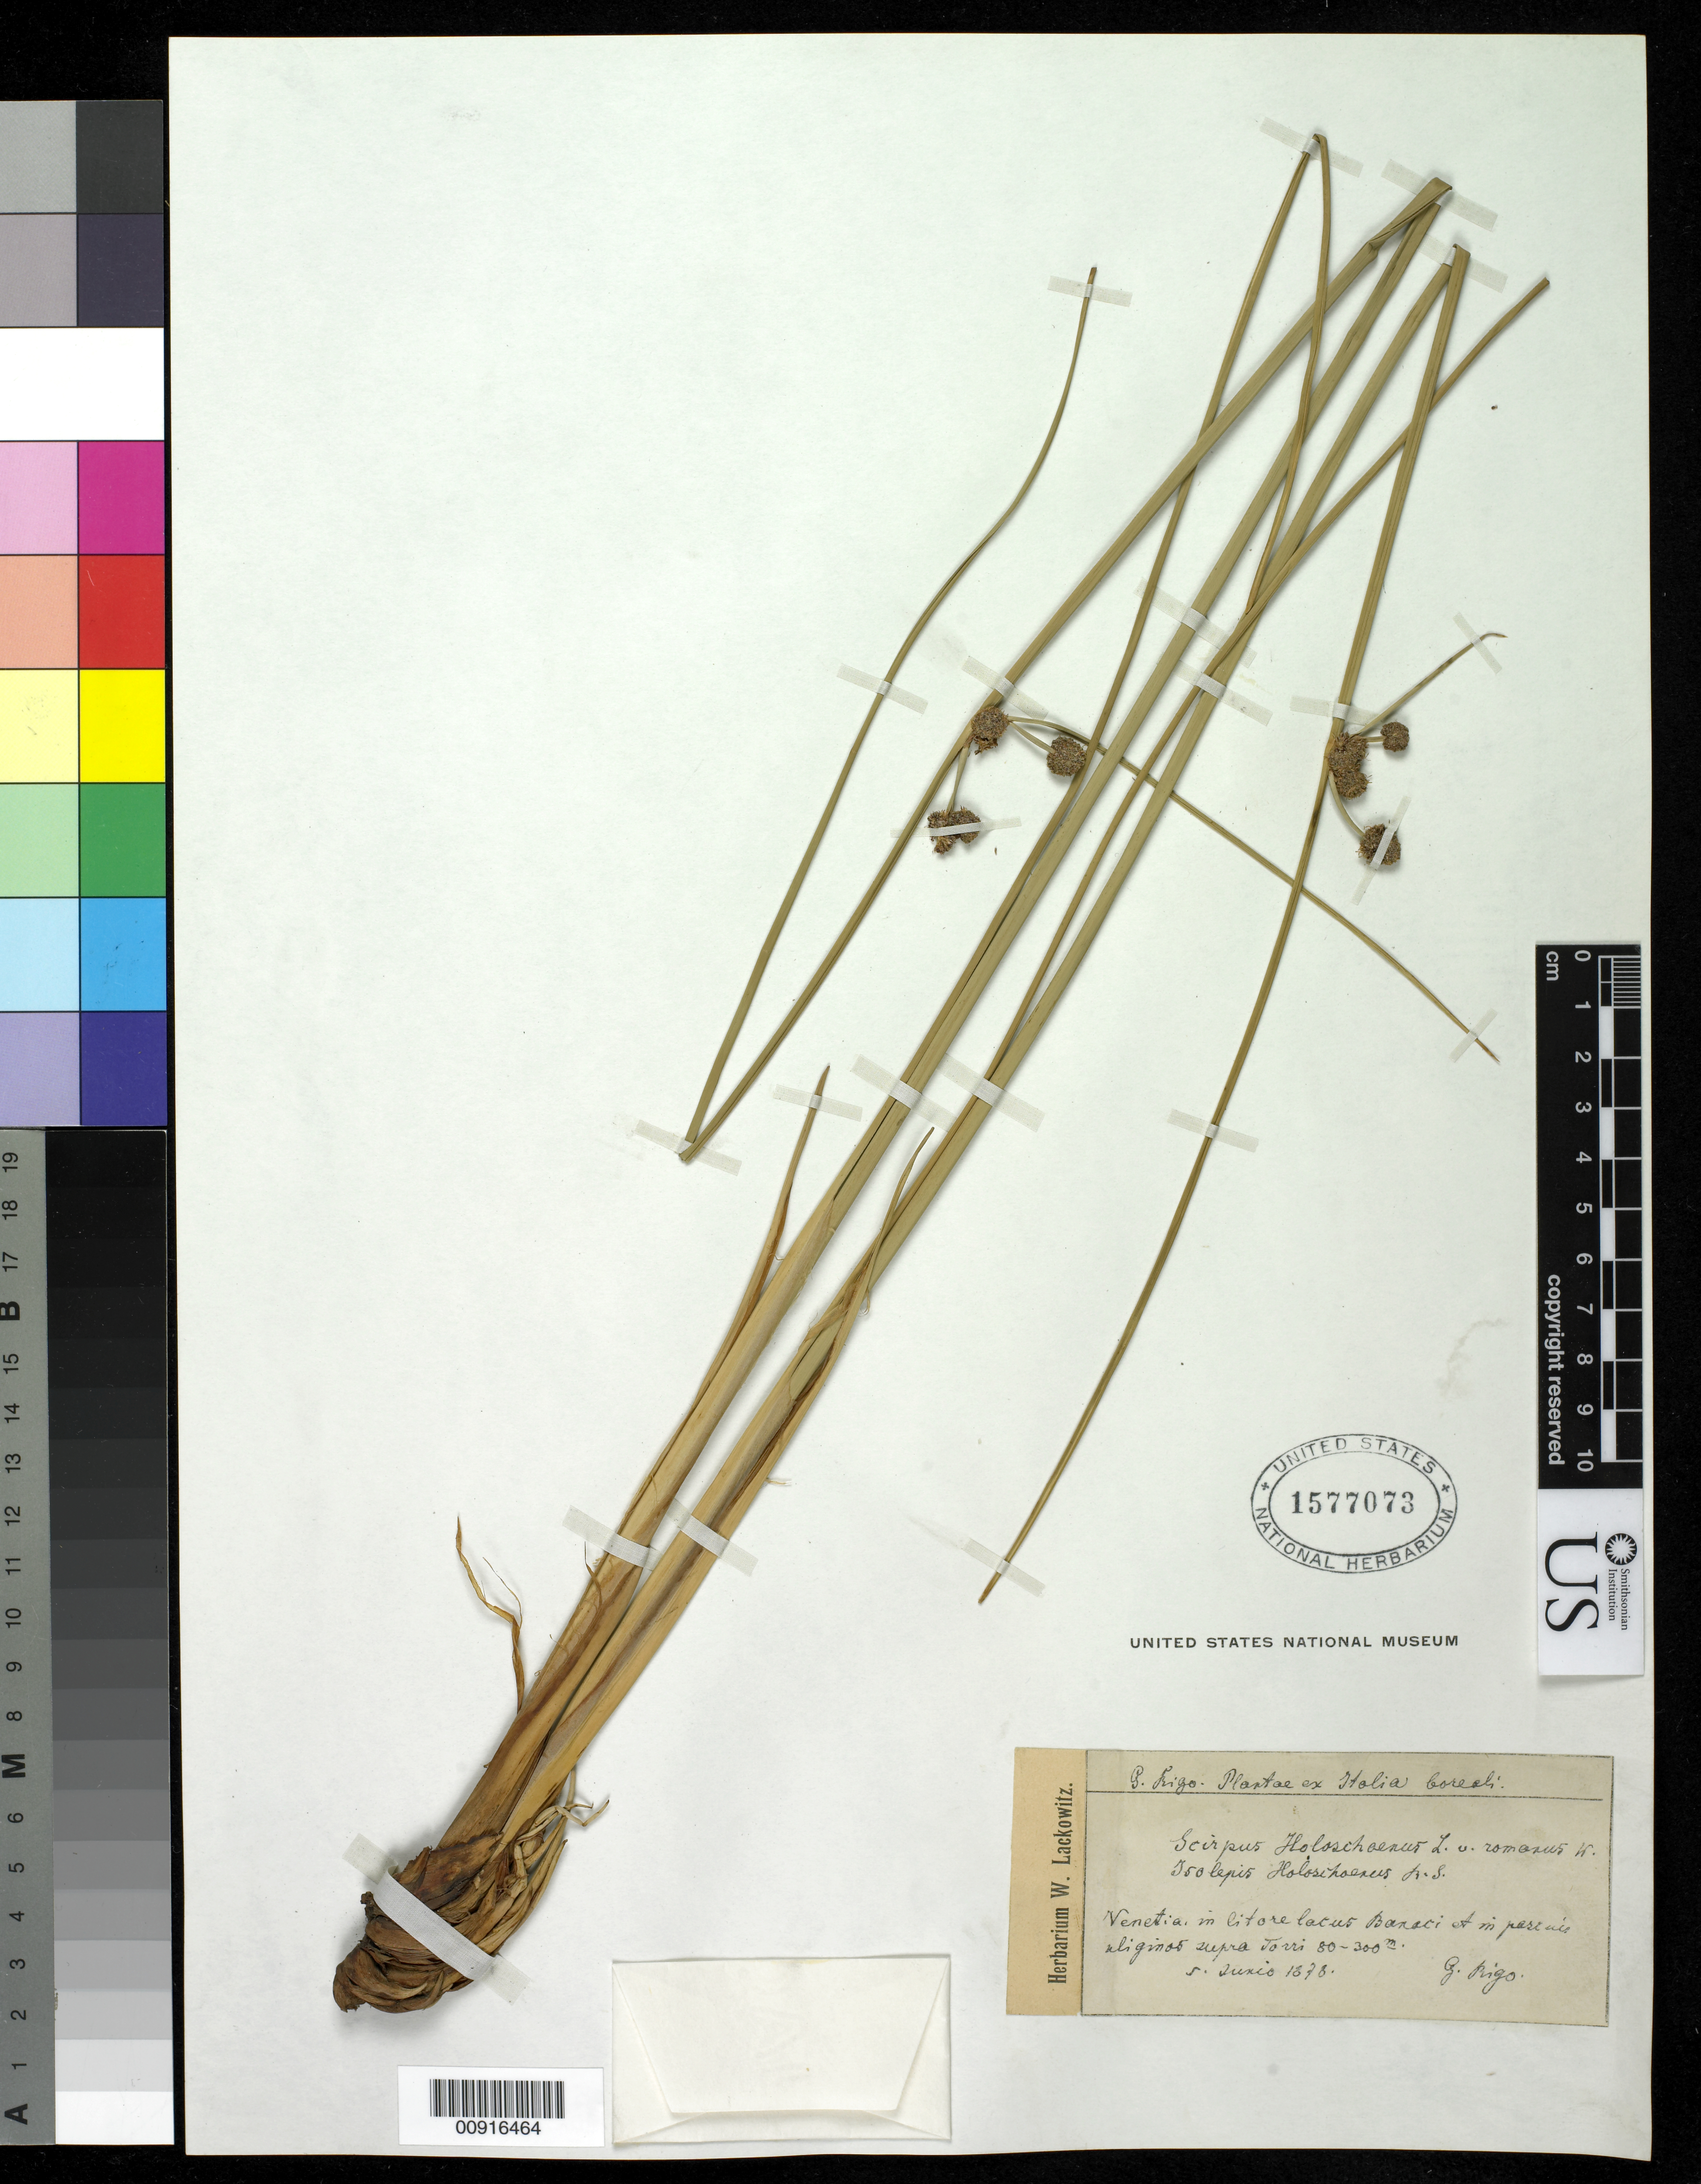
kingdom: Plantae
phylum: Tracheophyta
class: Liliopsida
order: Poales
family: Cyperaceae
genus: Scirpoides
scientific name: Scirpoides holoschoenus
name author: (L.) Soják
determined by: Strong, M. T., (US), Smithsonian Institution - National Museum of Natural History (UNITED STATES)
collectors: G. Rigo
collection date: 1878-06-05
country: Italy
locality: Venetia: in litore lacus Banaci et in part uliginos spra Torri 80-300 m.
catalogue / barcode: US 1577073